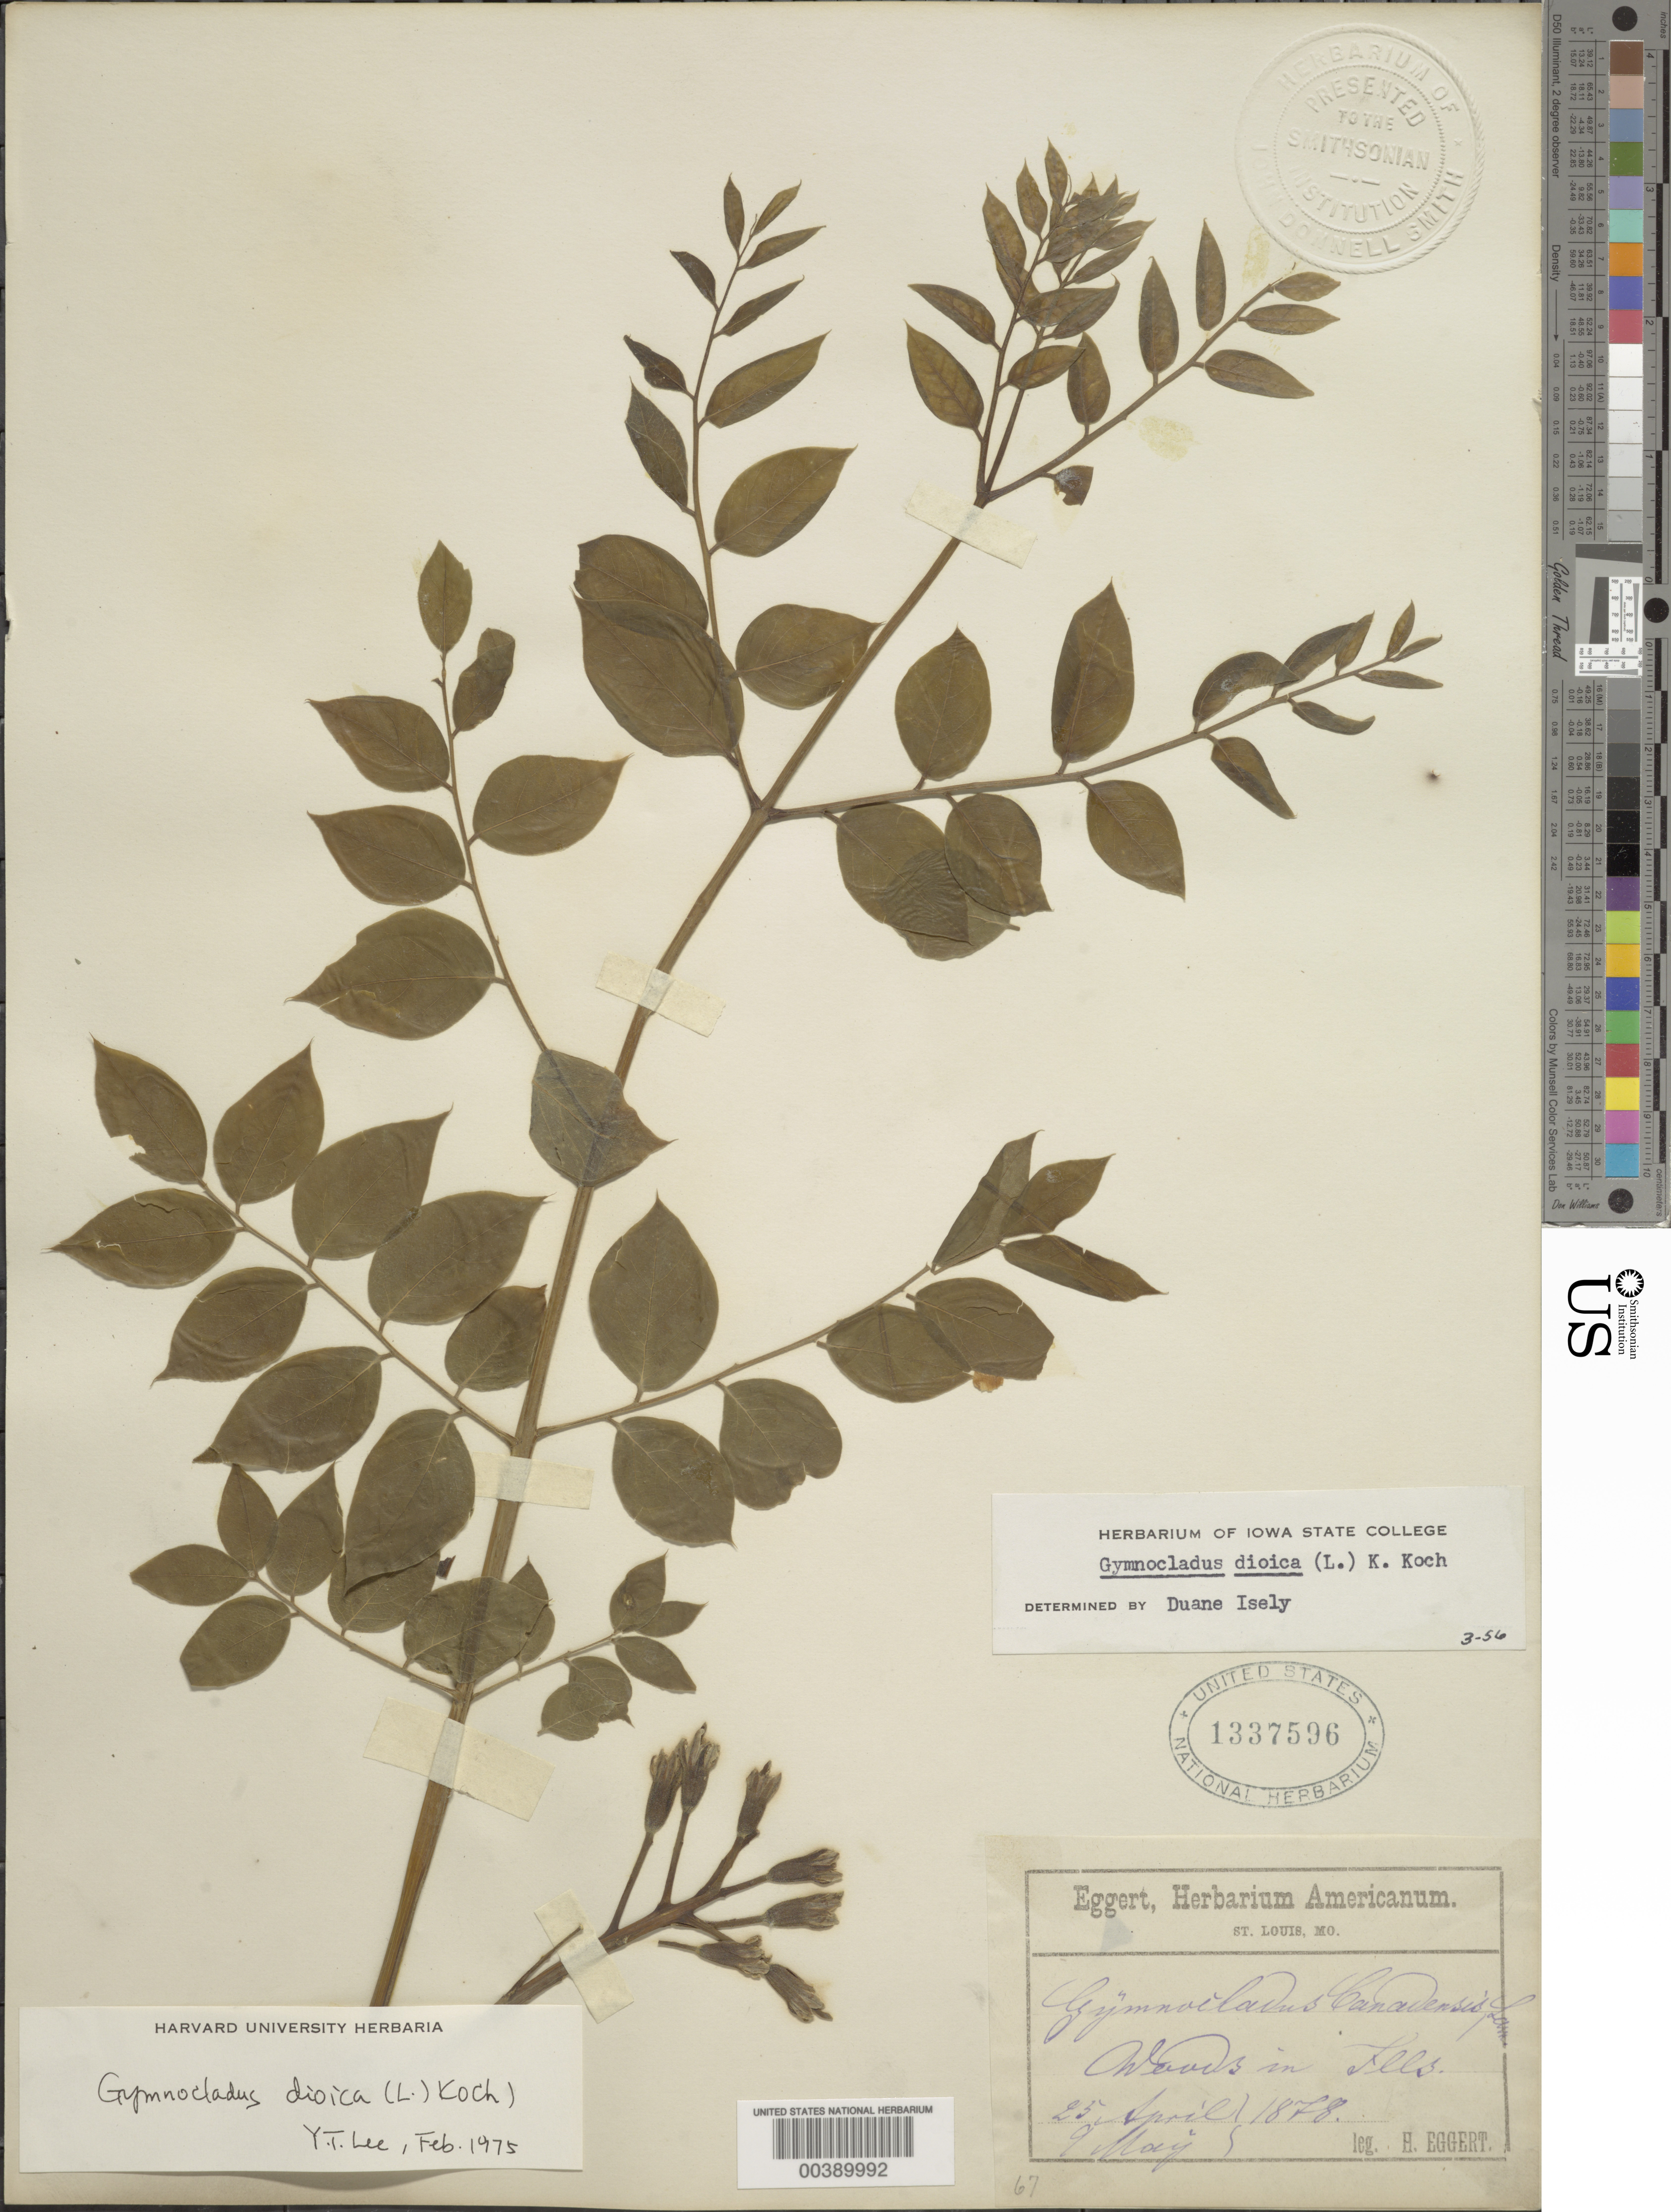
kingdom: Plantae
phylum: Tracheophyta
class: Magnoliopsida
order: Fabales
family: Fabaceae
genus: Gymnocladus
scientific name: Gymnocladus dioicus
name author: (L.) K. Koch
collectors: H. Eggert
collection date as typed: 25 Apr 1878 and 09 May 1878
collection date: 1878-04-25,1878-05-09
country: United States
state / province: Illinois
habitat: Woods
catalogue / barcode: US 1337596